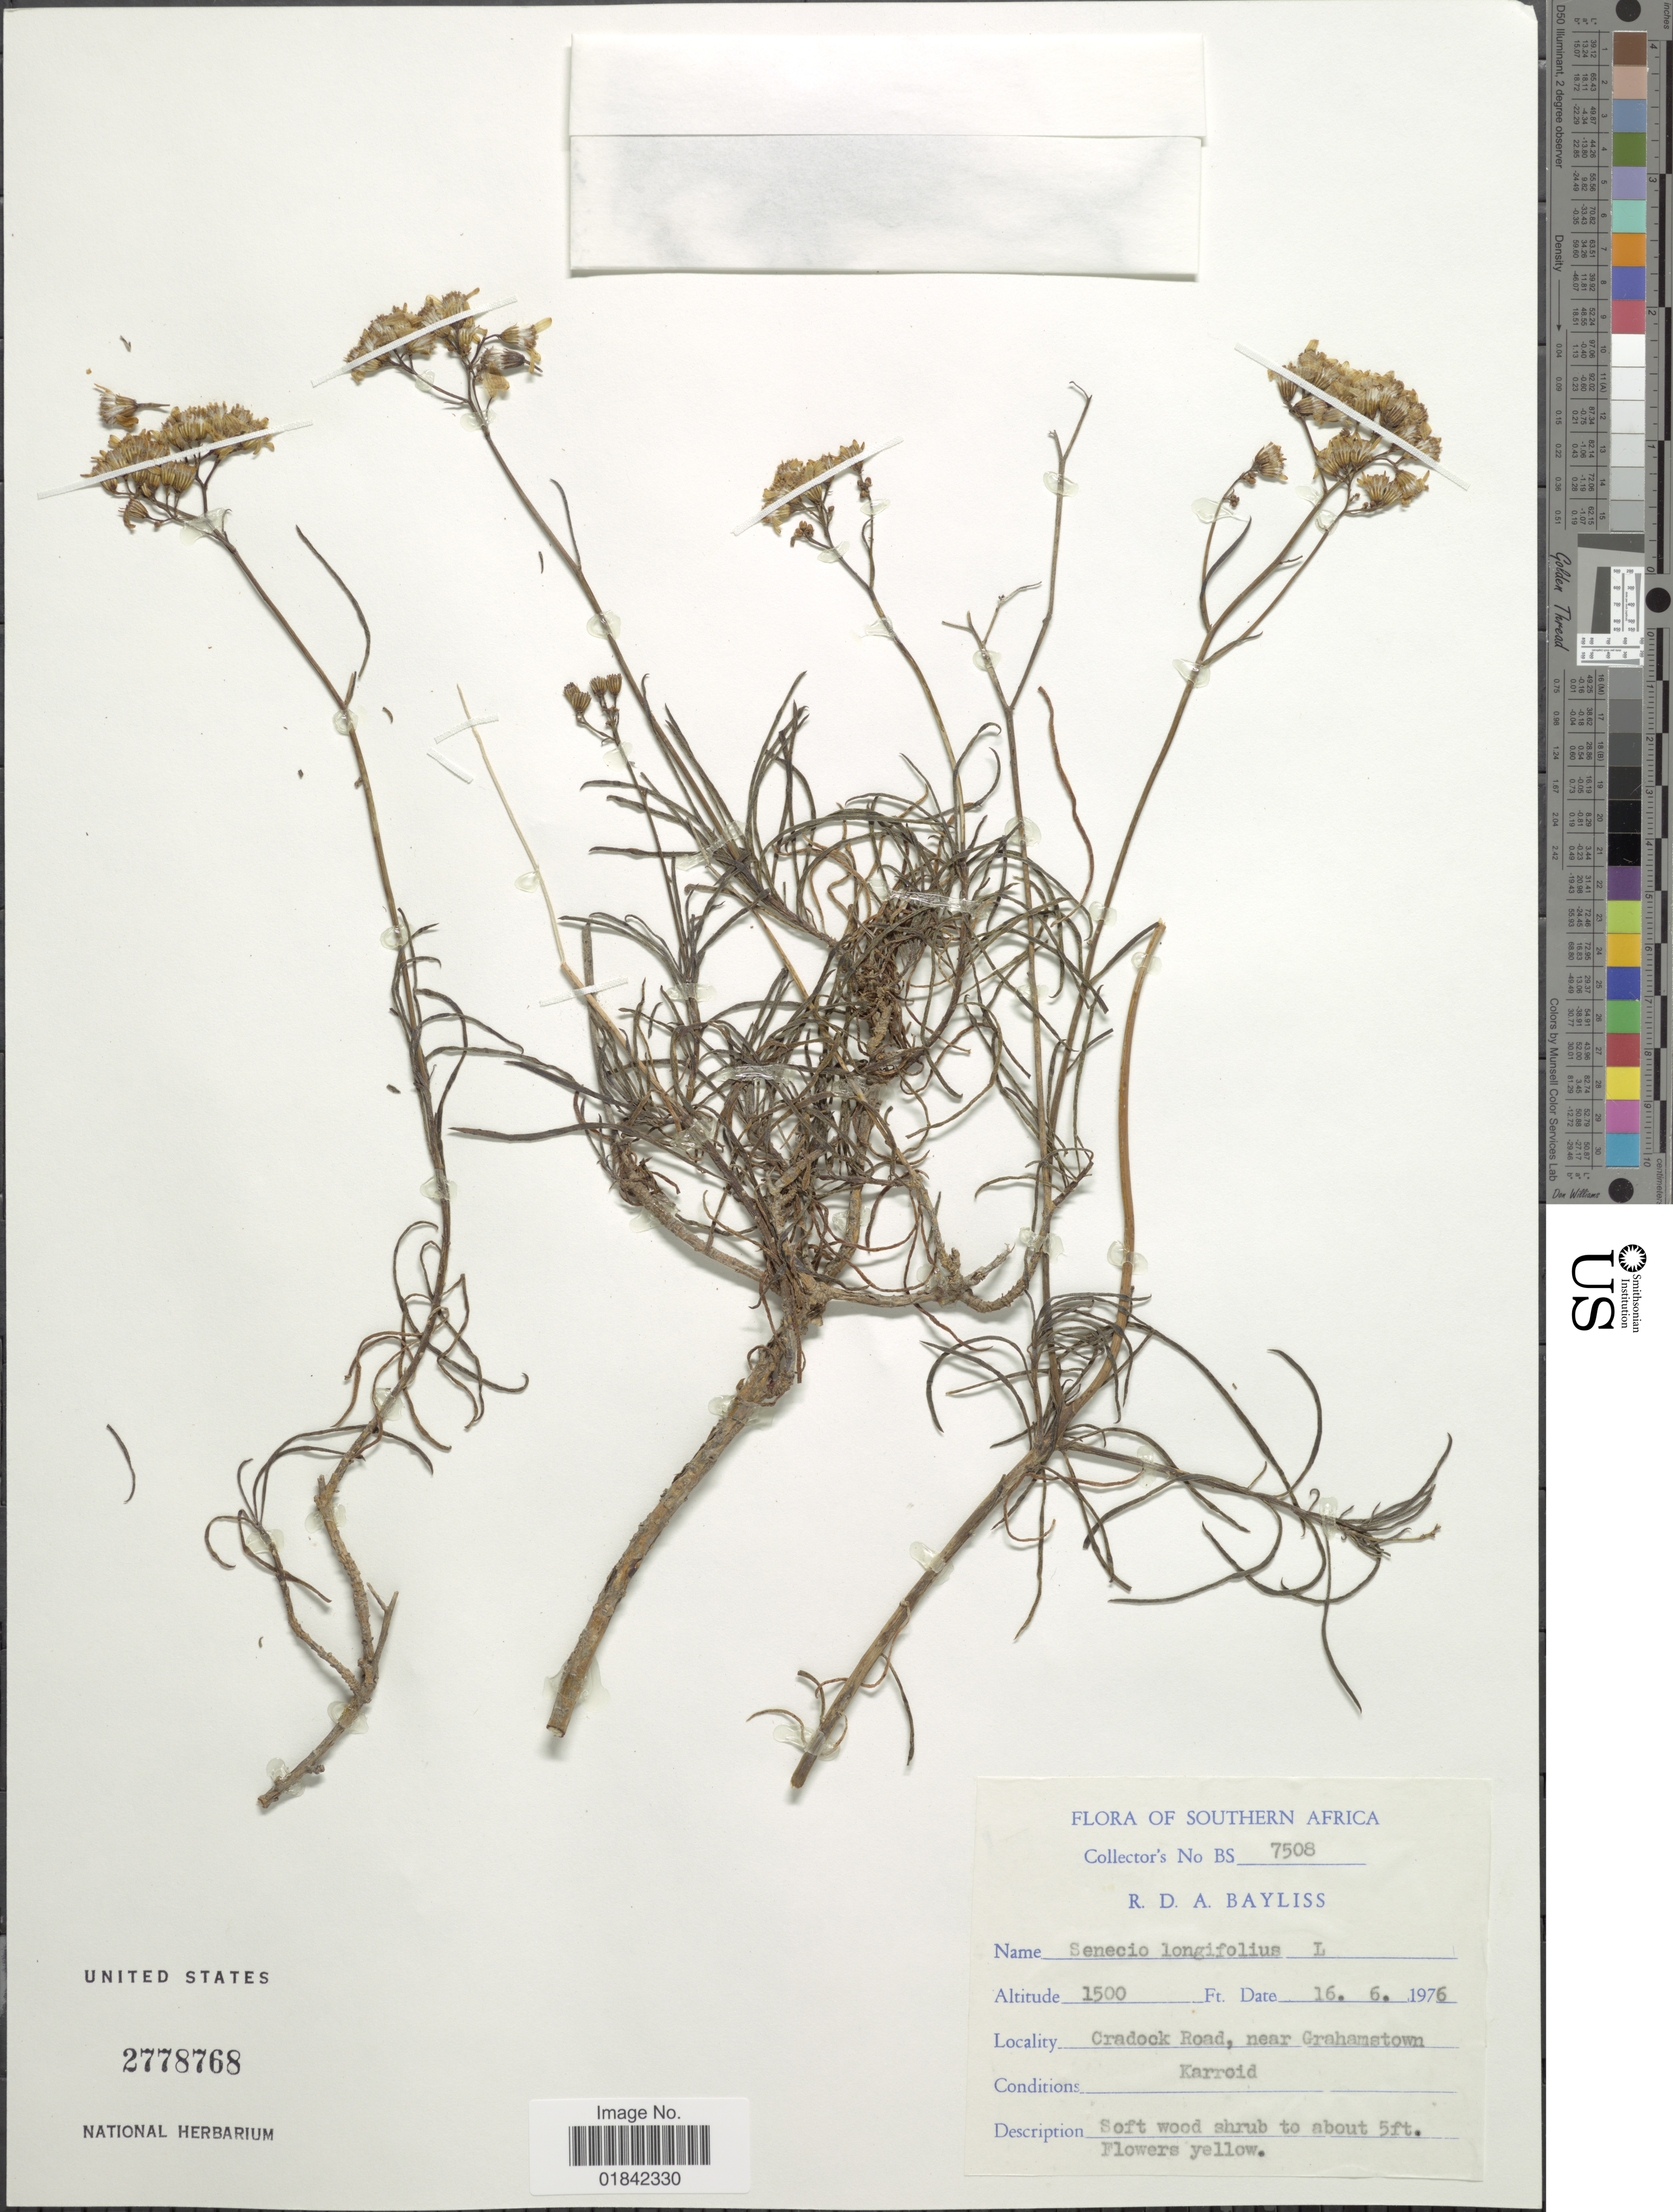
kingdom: Plantae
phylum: Tracheophyta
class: Magnoliopsida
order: Asterales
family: Asteraceae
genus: Senecio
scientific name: Senecio longifolius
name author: L.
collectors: R. Bayliss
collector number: BS7508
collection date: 1976-06-16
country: South Africa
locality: Southern Africa, Cradock Road, near Grahamstown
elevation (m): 457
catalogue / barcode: US 2778768